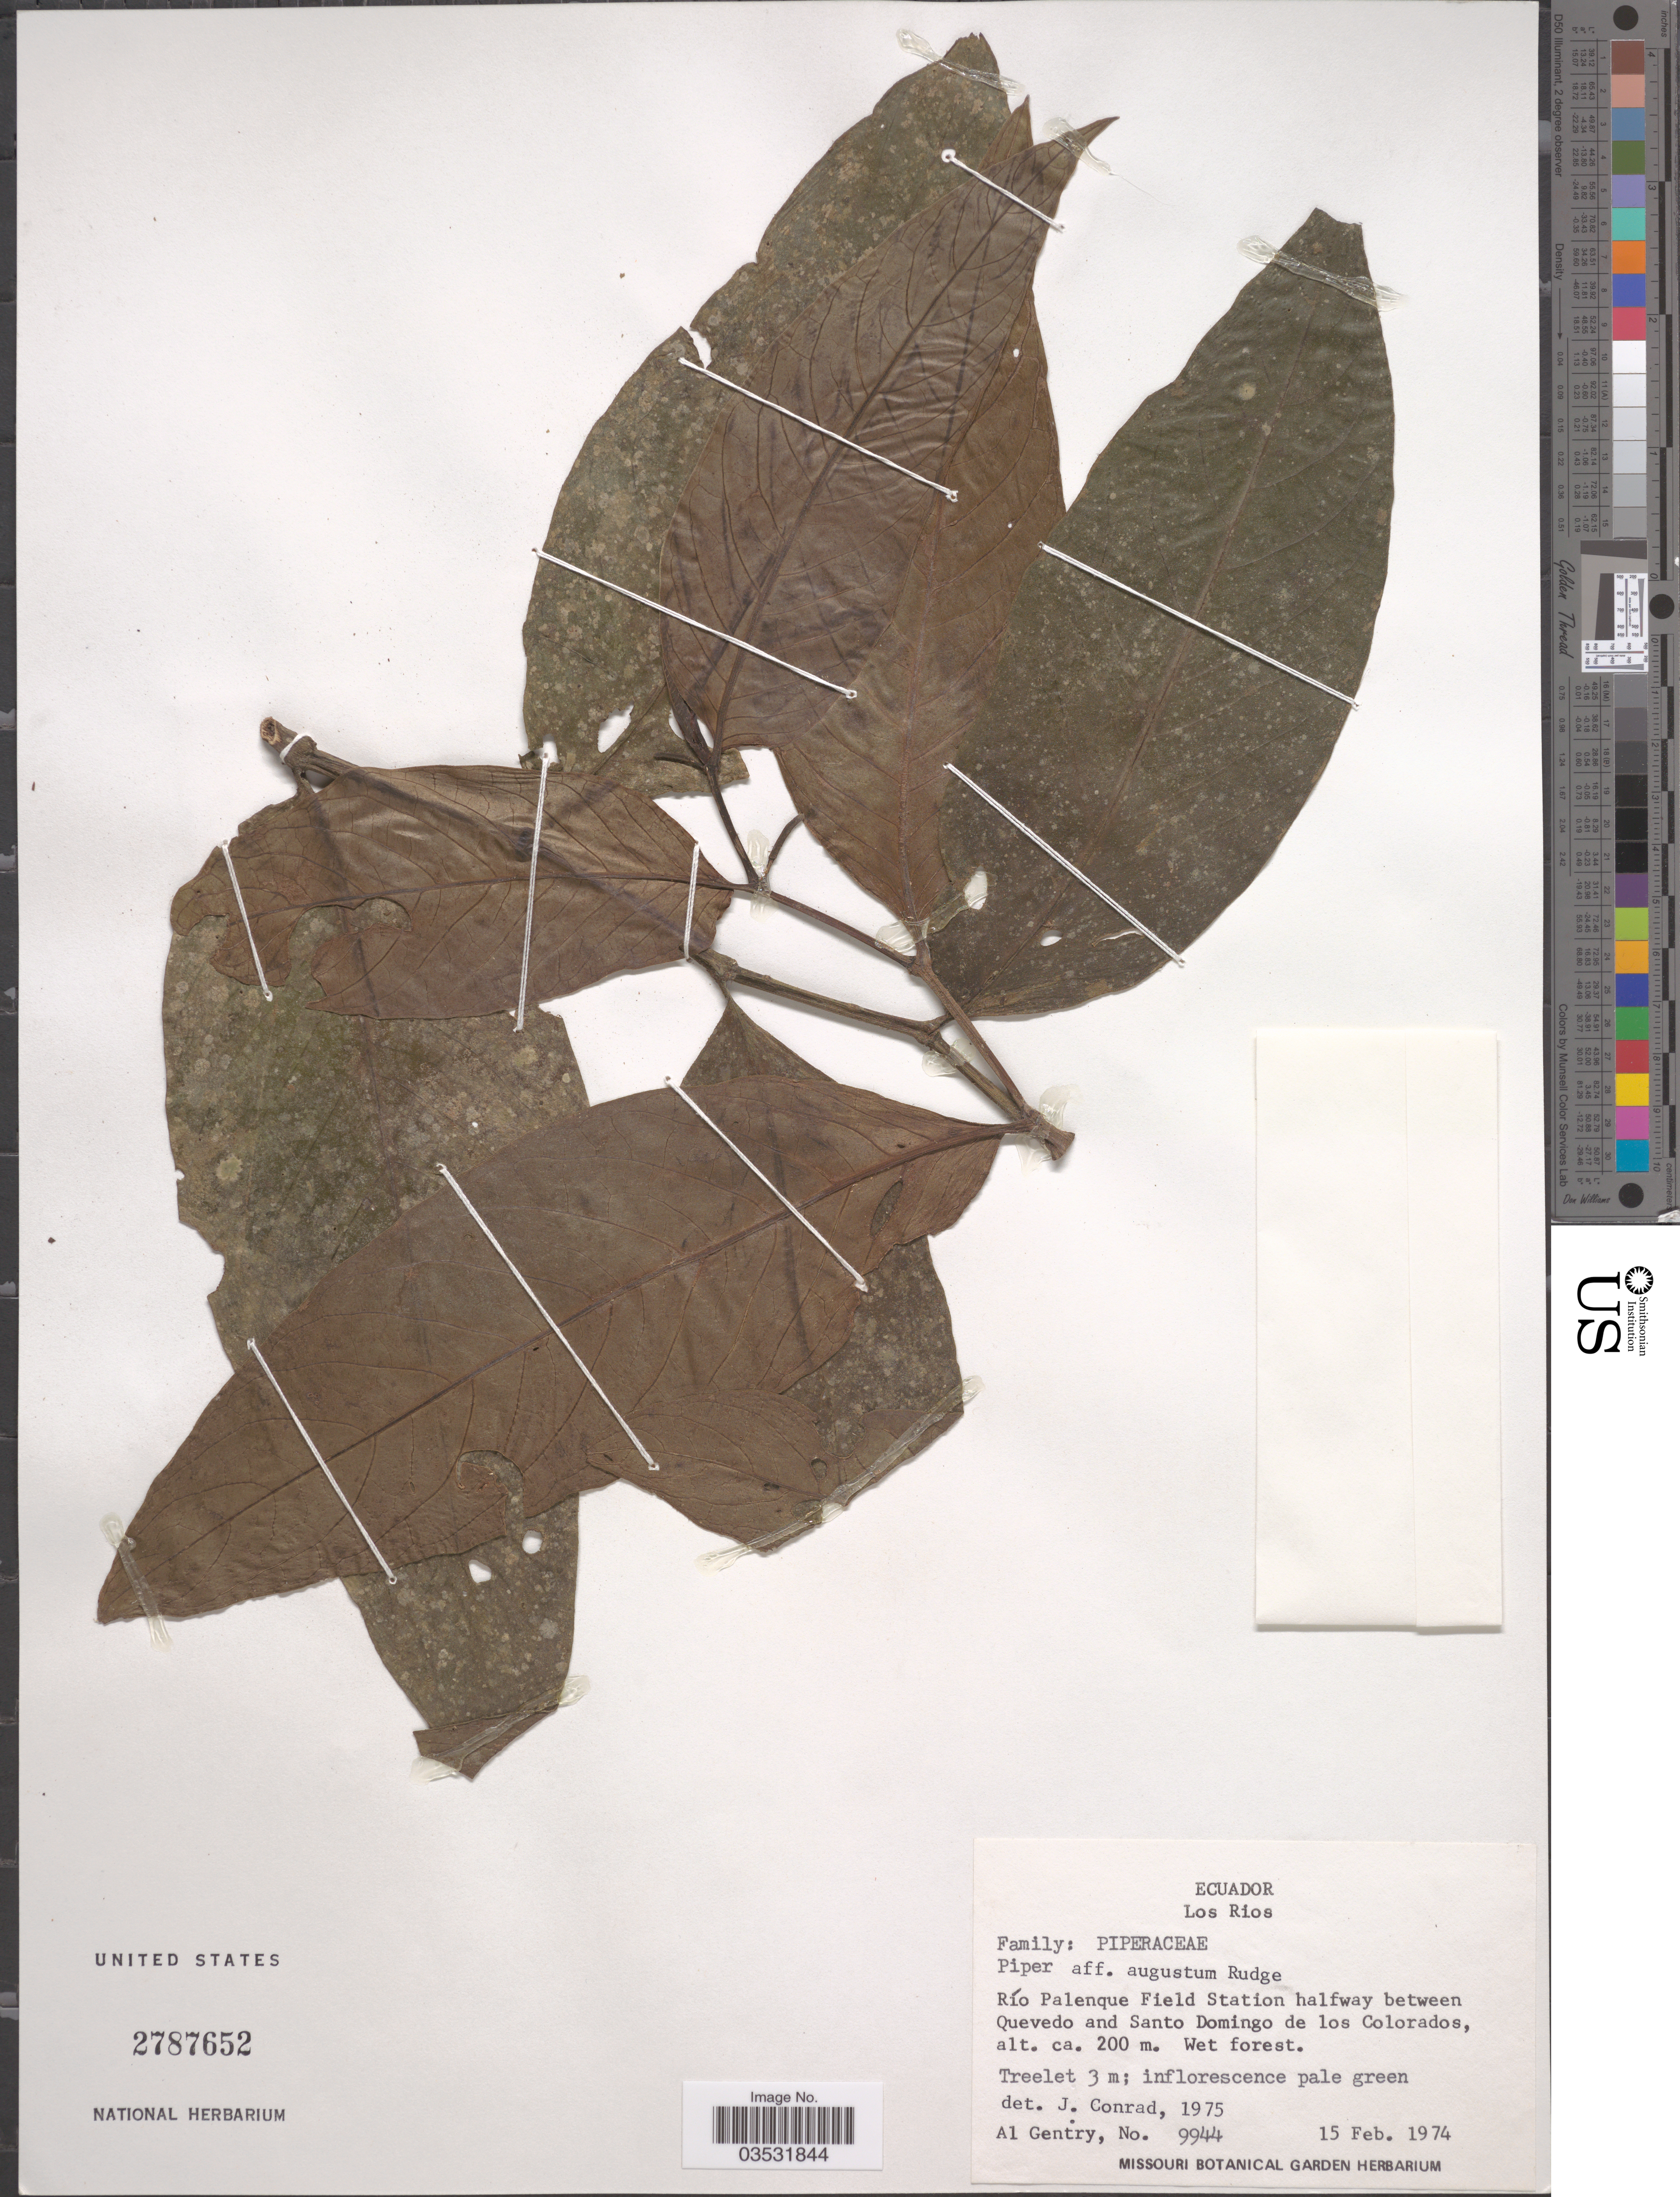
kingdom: Plantae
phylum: Tracheophyta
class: Magnoliopsida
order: Piperales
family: Piperaceae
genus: Piper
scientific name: Piper augustum var. augustum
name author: Rudge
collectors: A. H. Gentry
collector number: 9944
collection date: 1974-02-15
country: Ecuador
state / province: Los Ríos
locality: Río Palenque Field Station halfway between Quevedo and Santo Domingo de los Colorados.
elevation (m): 200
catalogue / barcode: US 2787652